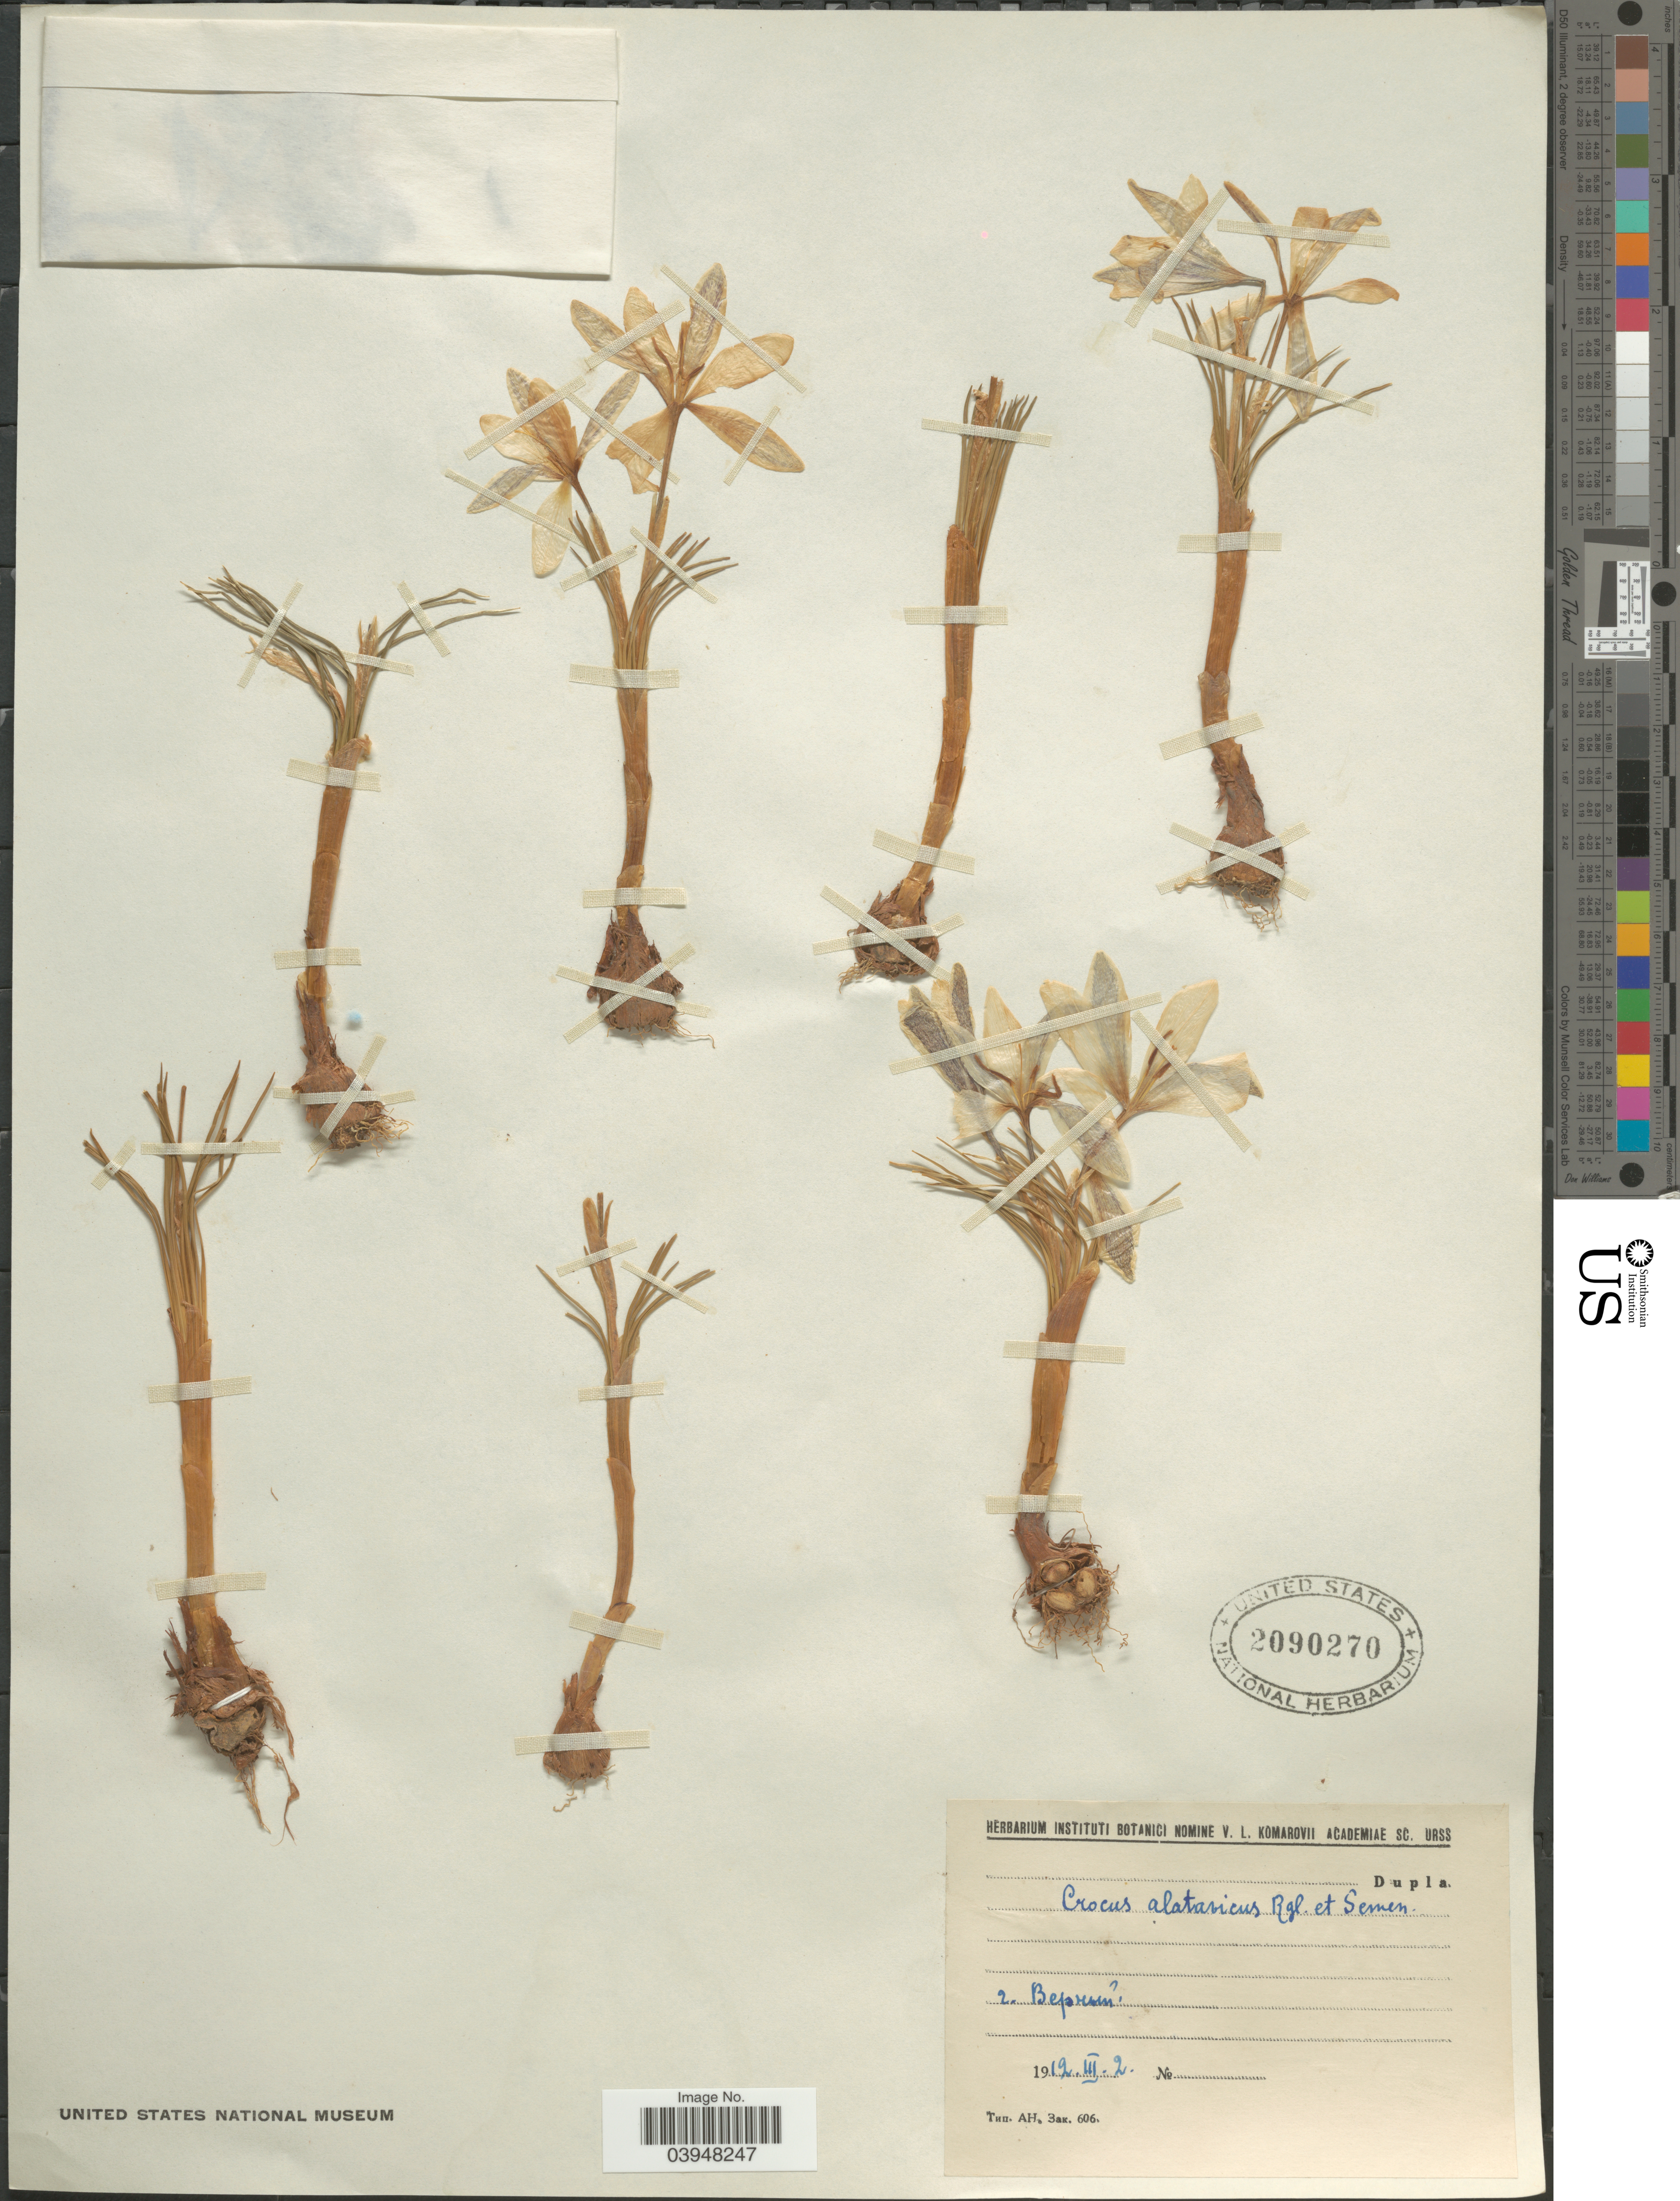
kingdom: Plantae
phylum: Tracheophyta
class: Liliopsida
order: Asparagales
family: Iridaceae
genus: Crocus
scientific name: Crocus alatavicus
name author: Regel & Semen.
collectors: V. L. Komarov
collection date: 1912-03-02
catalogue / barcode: US 2090270